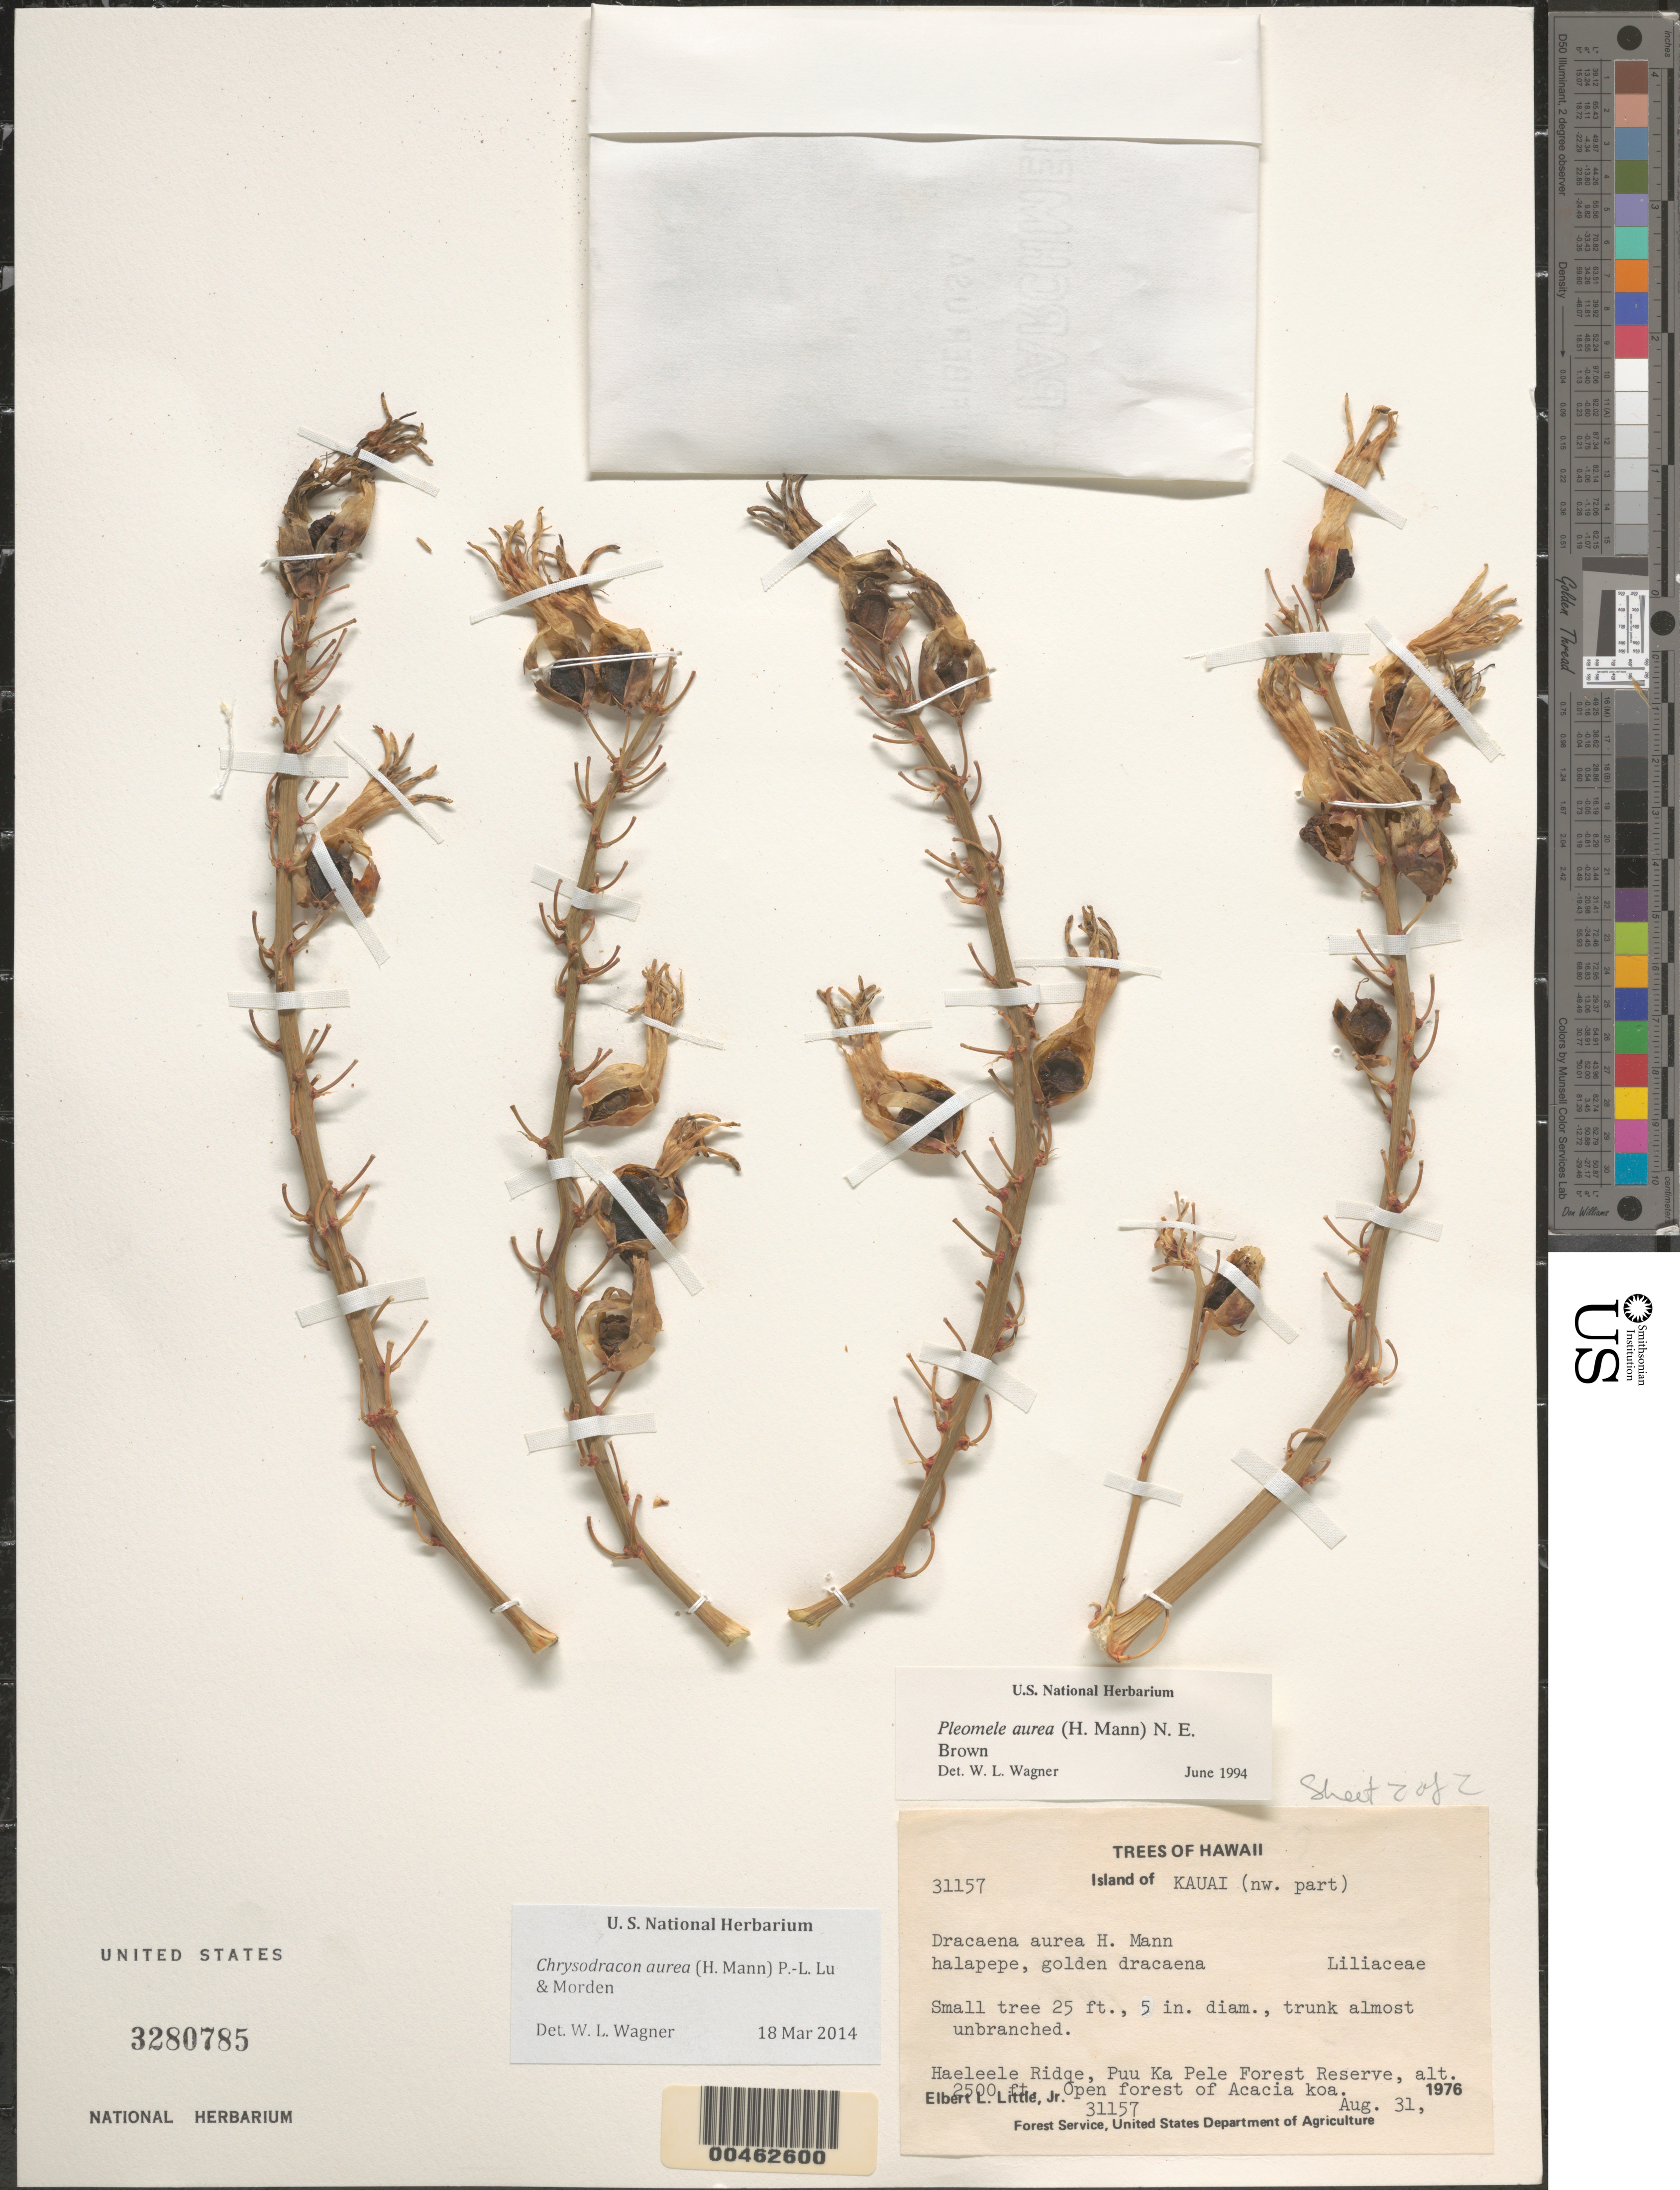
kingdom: Plantae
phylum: Tracheophyta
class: Liliopsida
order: Asparagales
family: Asparagaceae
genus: Dracaena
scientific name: Dracaena aurea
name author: H. Mann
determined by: Wagner, W. L., (BOT), Smithsonian Institution - National Museum of Natural History (UNITED STATES)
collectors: E. L. Little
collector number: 31157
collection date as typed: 31 Aug 1976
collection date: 1976-08-31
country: United States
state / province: Hawaii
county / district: Kauai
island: Kaua'i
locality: NW part of Kauai, Haeleele Ridge, Puu Ka Pele Forest Reserve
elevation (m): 762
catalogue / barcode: US 3280785